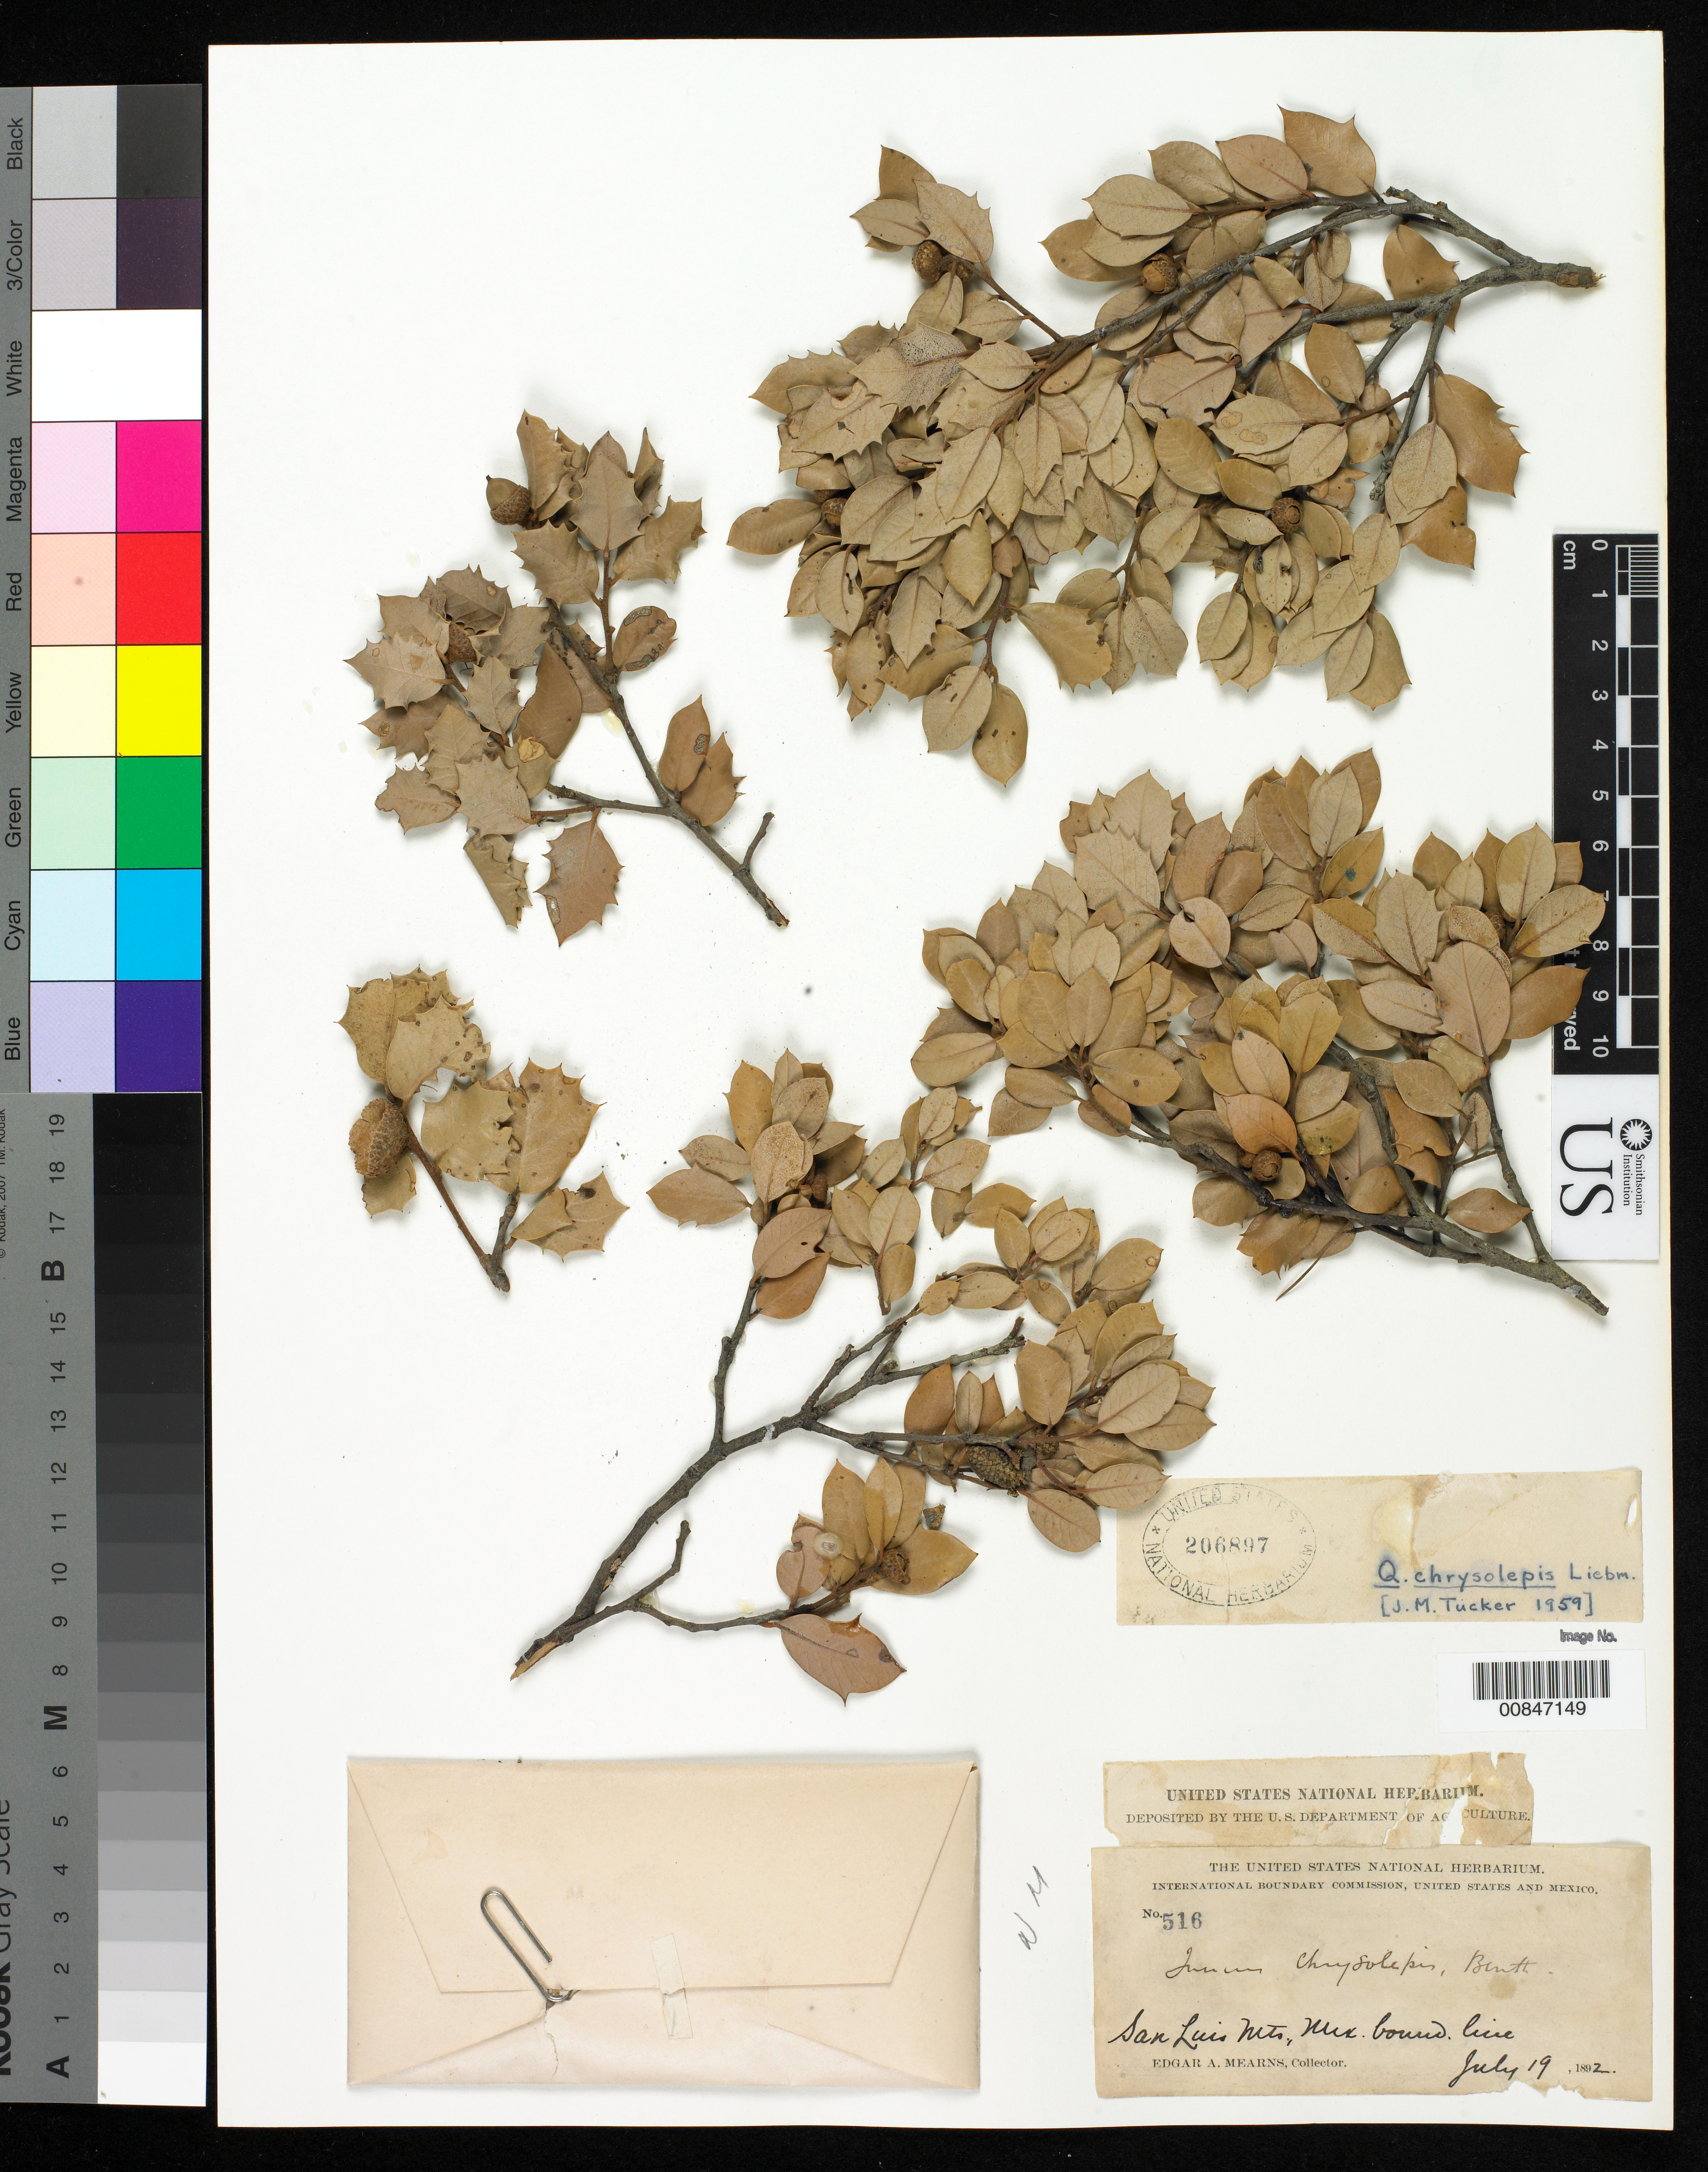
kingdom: Plantae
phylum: Tracheophyta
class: Magnoliopsida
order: Fagales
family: Fagaceae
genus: Quercus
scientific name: Quercus chrysolepis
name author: Liebm.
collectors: E. A. Mearns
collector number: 516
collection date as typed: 19 Jul 1892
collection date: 1892-07-19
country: United States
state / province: New Mexico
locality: San Luis Mountains, Mexican boundary line.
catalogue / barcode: US 206897